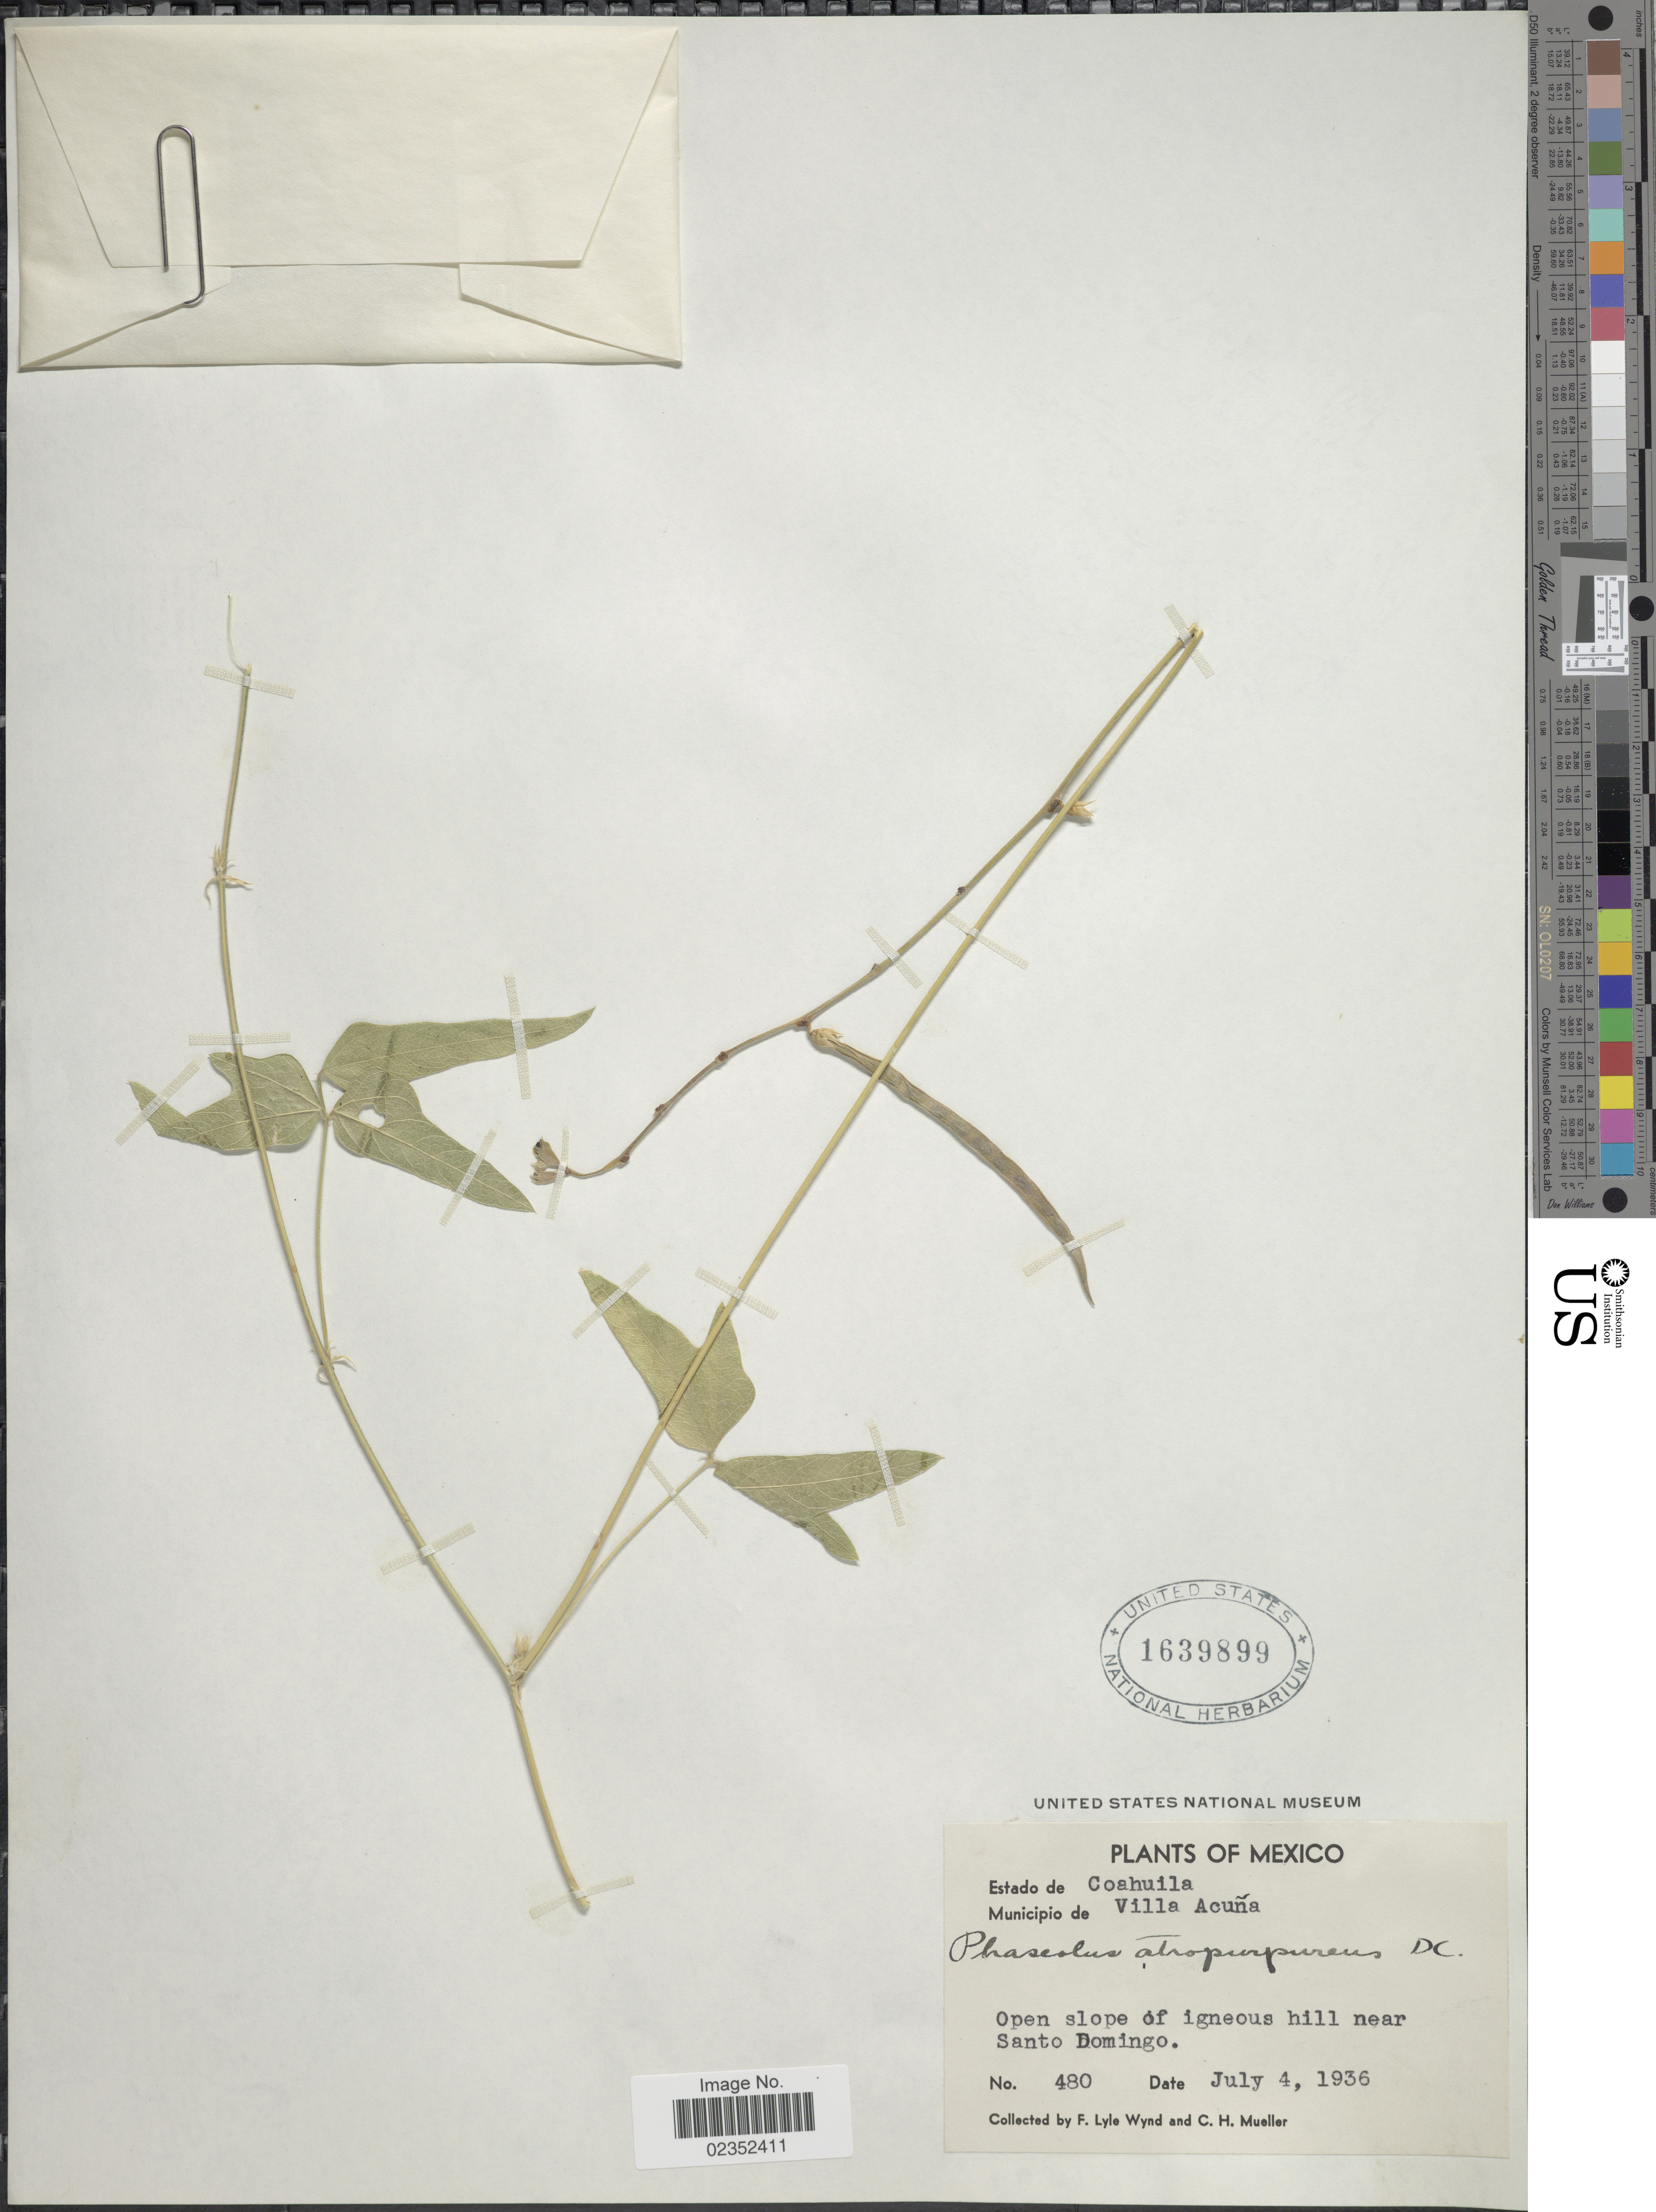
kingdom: Plantae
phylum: Tracheophyta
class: Magnoliopsida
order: Fabales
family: Fabaceae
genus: Macroptilium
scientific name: Macroptilium atropurpureum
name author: (DC.) Urb.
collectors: F. L. Wynd & C. H. Mueller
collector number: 480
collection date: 1936-07-04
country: Mexico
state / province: Coahuila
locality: Municipio de Villa Acuna. Open slope of igneous hill near Santo Domingo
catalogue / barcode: US 1639899